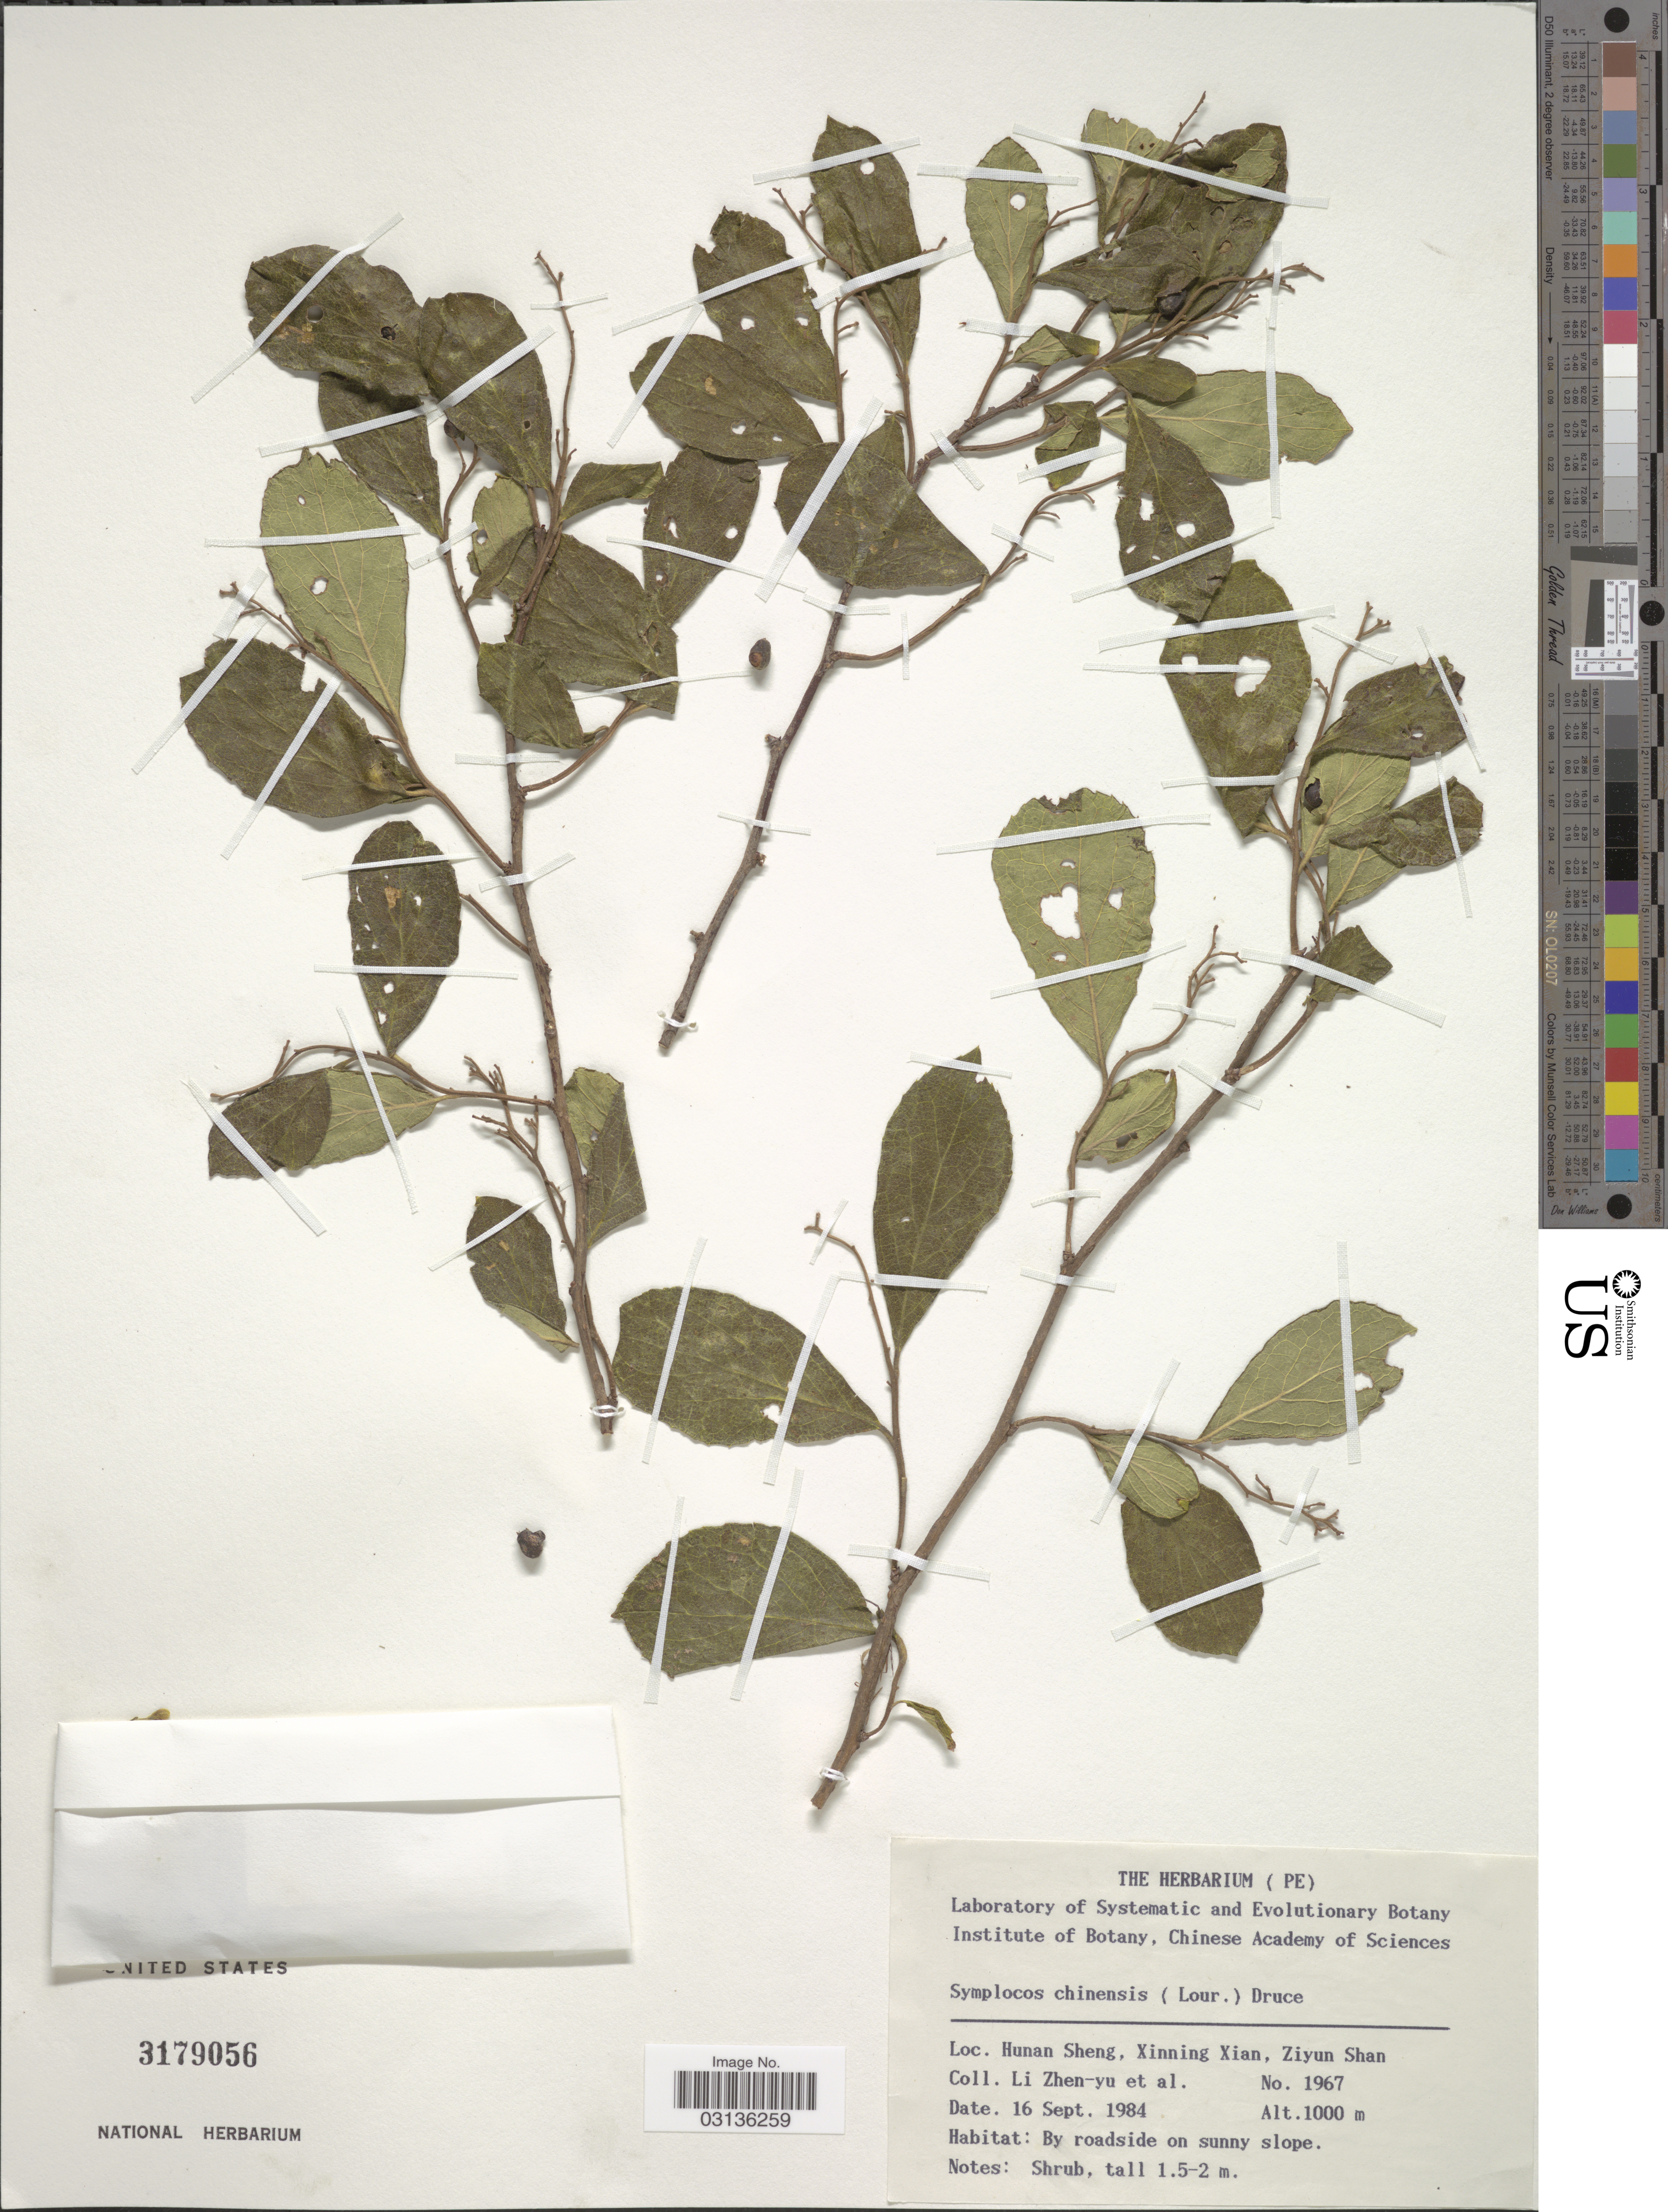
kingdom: Plantae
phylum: Tracheophyta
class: Magnoliopsida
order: Ericales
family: Symplocaceae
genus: Symplocos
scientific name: Symplocos chinensis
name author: (Lour.) Druce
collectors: Z. Y. Li & et al.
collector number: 1967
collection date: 1984-09-16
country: China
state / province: Hunan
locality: Hunan Sheng, Xinning Xian, Ziyun Shan.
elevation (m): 1000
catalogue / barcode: US 3179056